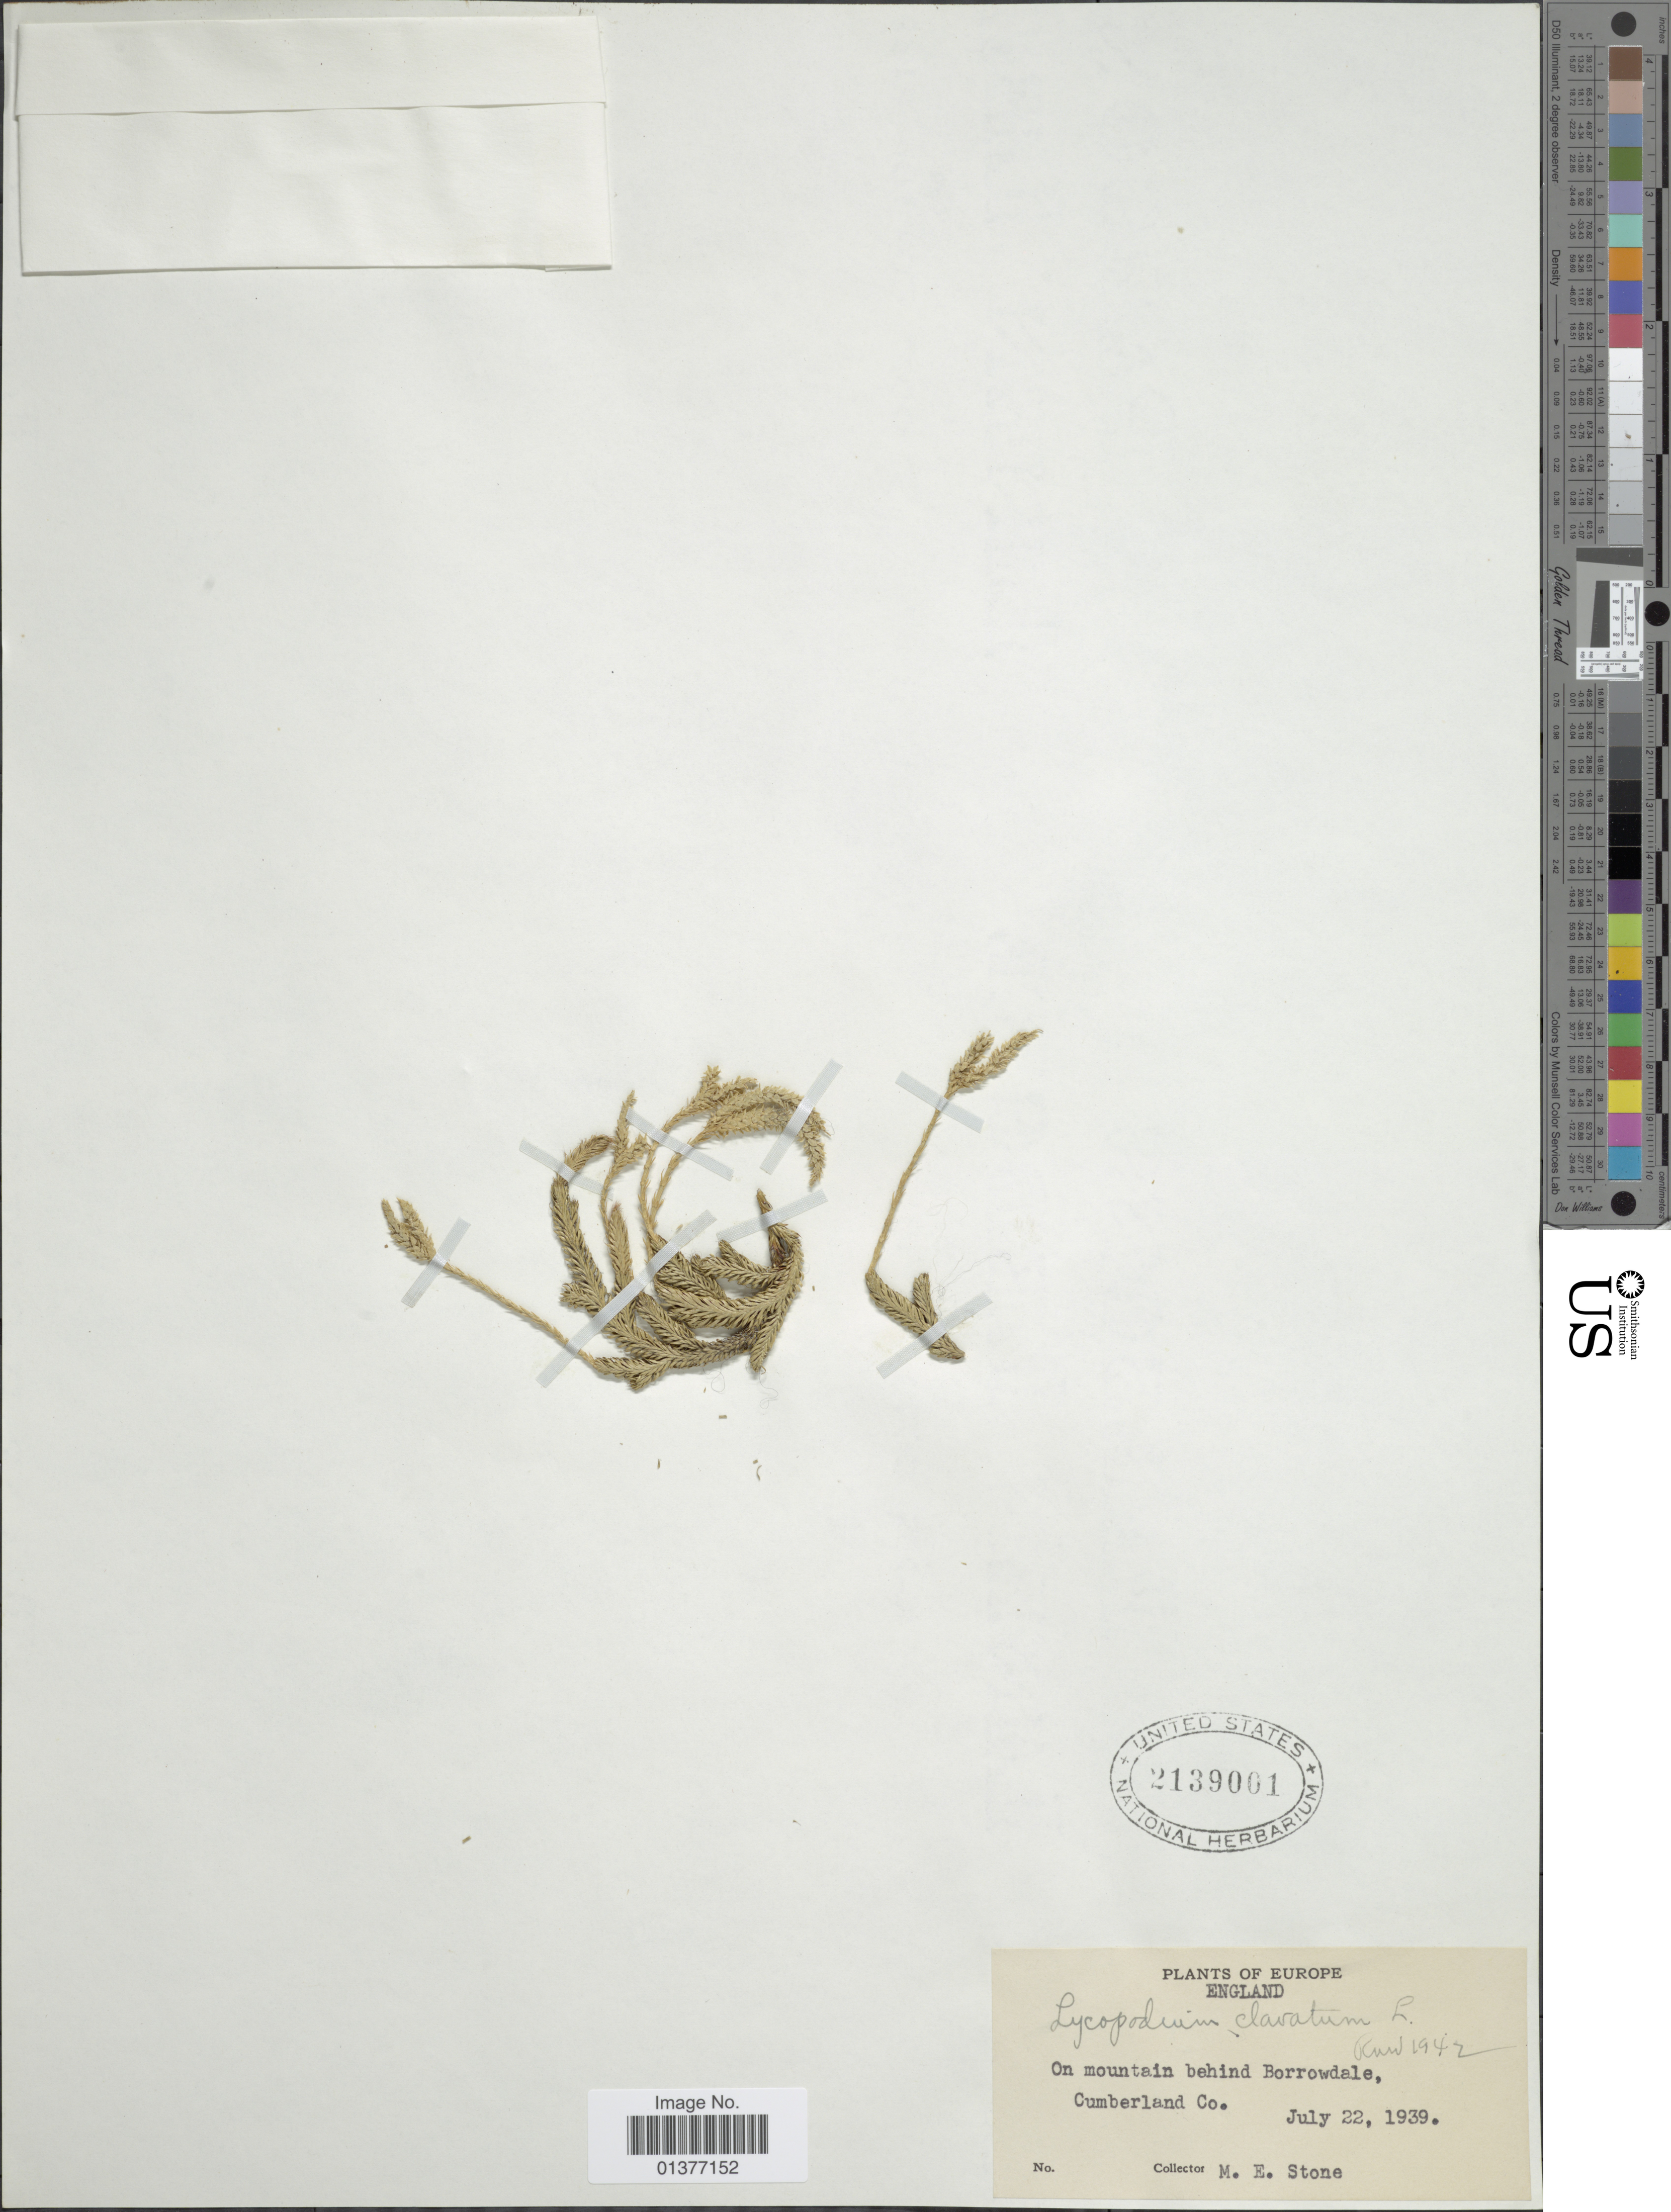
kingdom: Plantae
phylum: Tracheophyta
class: Lycopodiopsida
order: Lycopodiales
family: Lycopodiaceae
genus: Lycopodium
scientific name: Lycopodium clavatum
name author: L.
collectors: M. E. Stone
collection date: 1939-07-22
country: United Kingdom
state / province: England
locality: On mountain behind Borrowdale, Cumberland Co.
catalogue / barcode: US 2139001